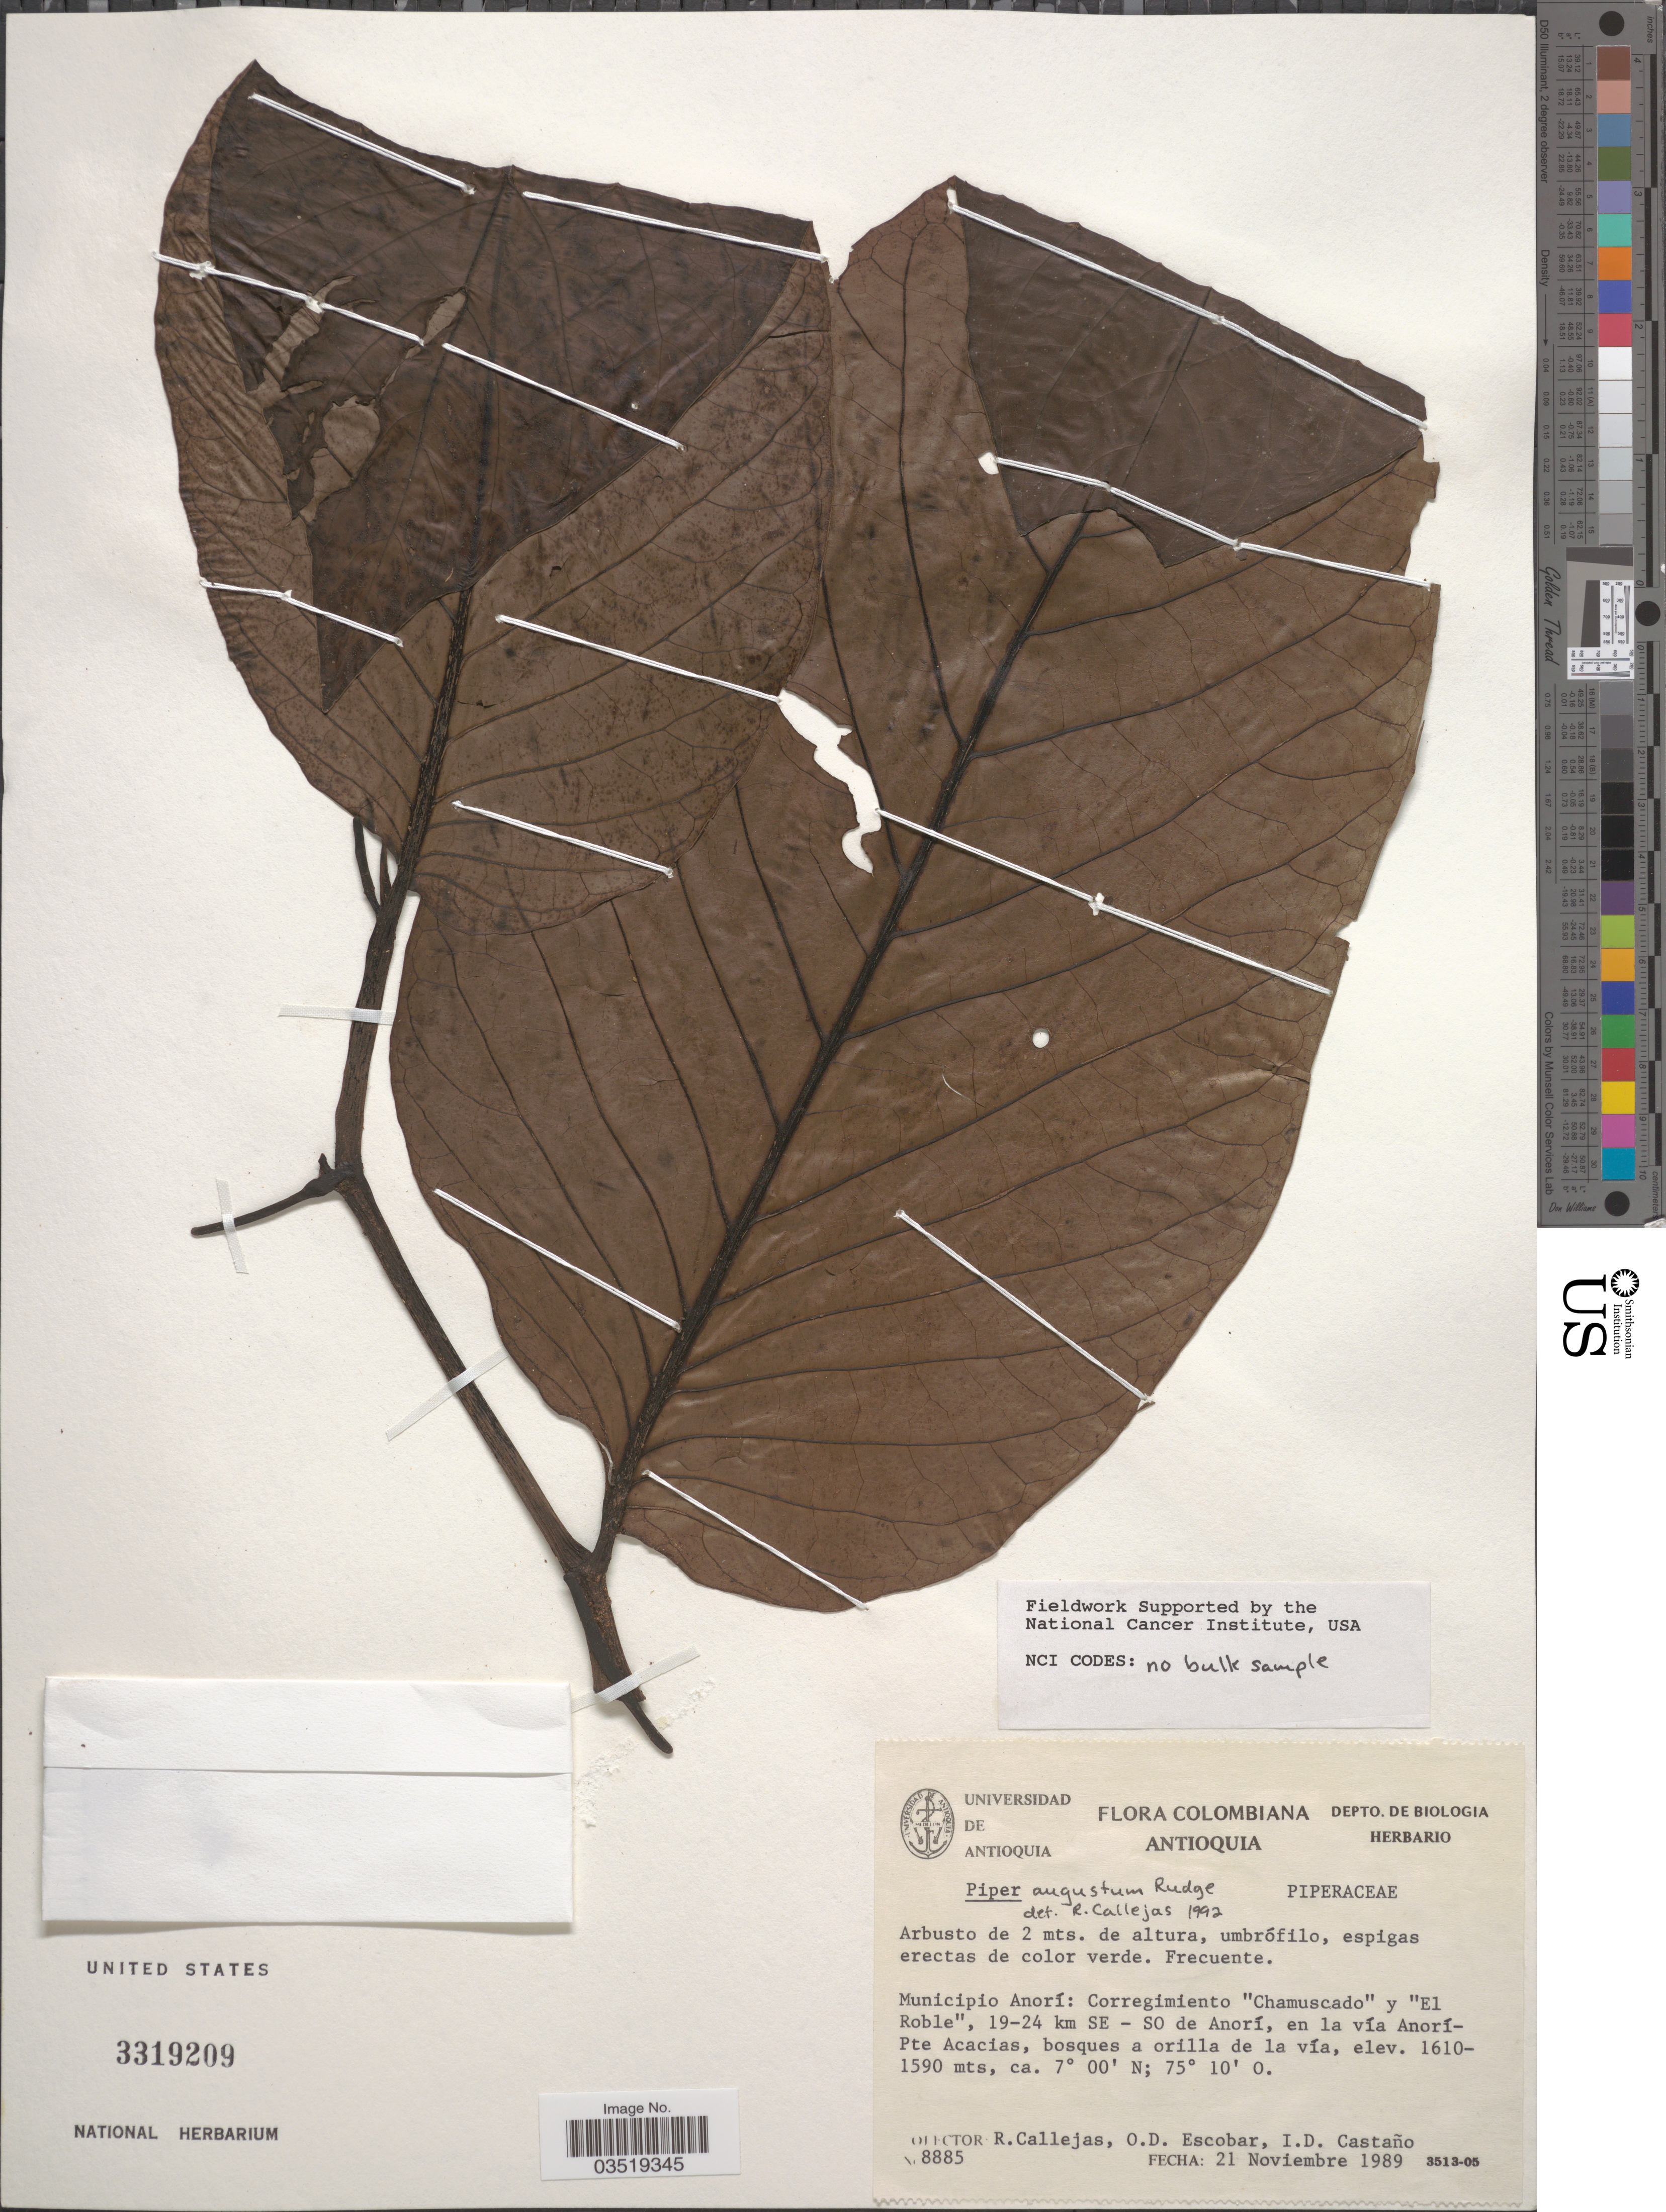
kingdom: Plantae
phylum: Tracheophyta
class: Magnoliopsida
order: Piperales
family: Piperaceae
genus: Piper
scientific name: Piper augustum var. augustum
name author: Rudge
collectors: R. Callejas, O. D. Escobar & I. Castaño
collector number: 8885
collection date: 1989-11-21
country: Colombia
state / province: Antioquia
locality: Municipio Anorí: Corregimiento 'Chamuscado' y 'El Roble', 19-24 km SE - SO de Anorí, en la vía Anorí-Pte Acacias, bosques a orilla de la vía.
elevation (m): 1590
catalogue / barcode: US 3319209